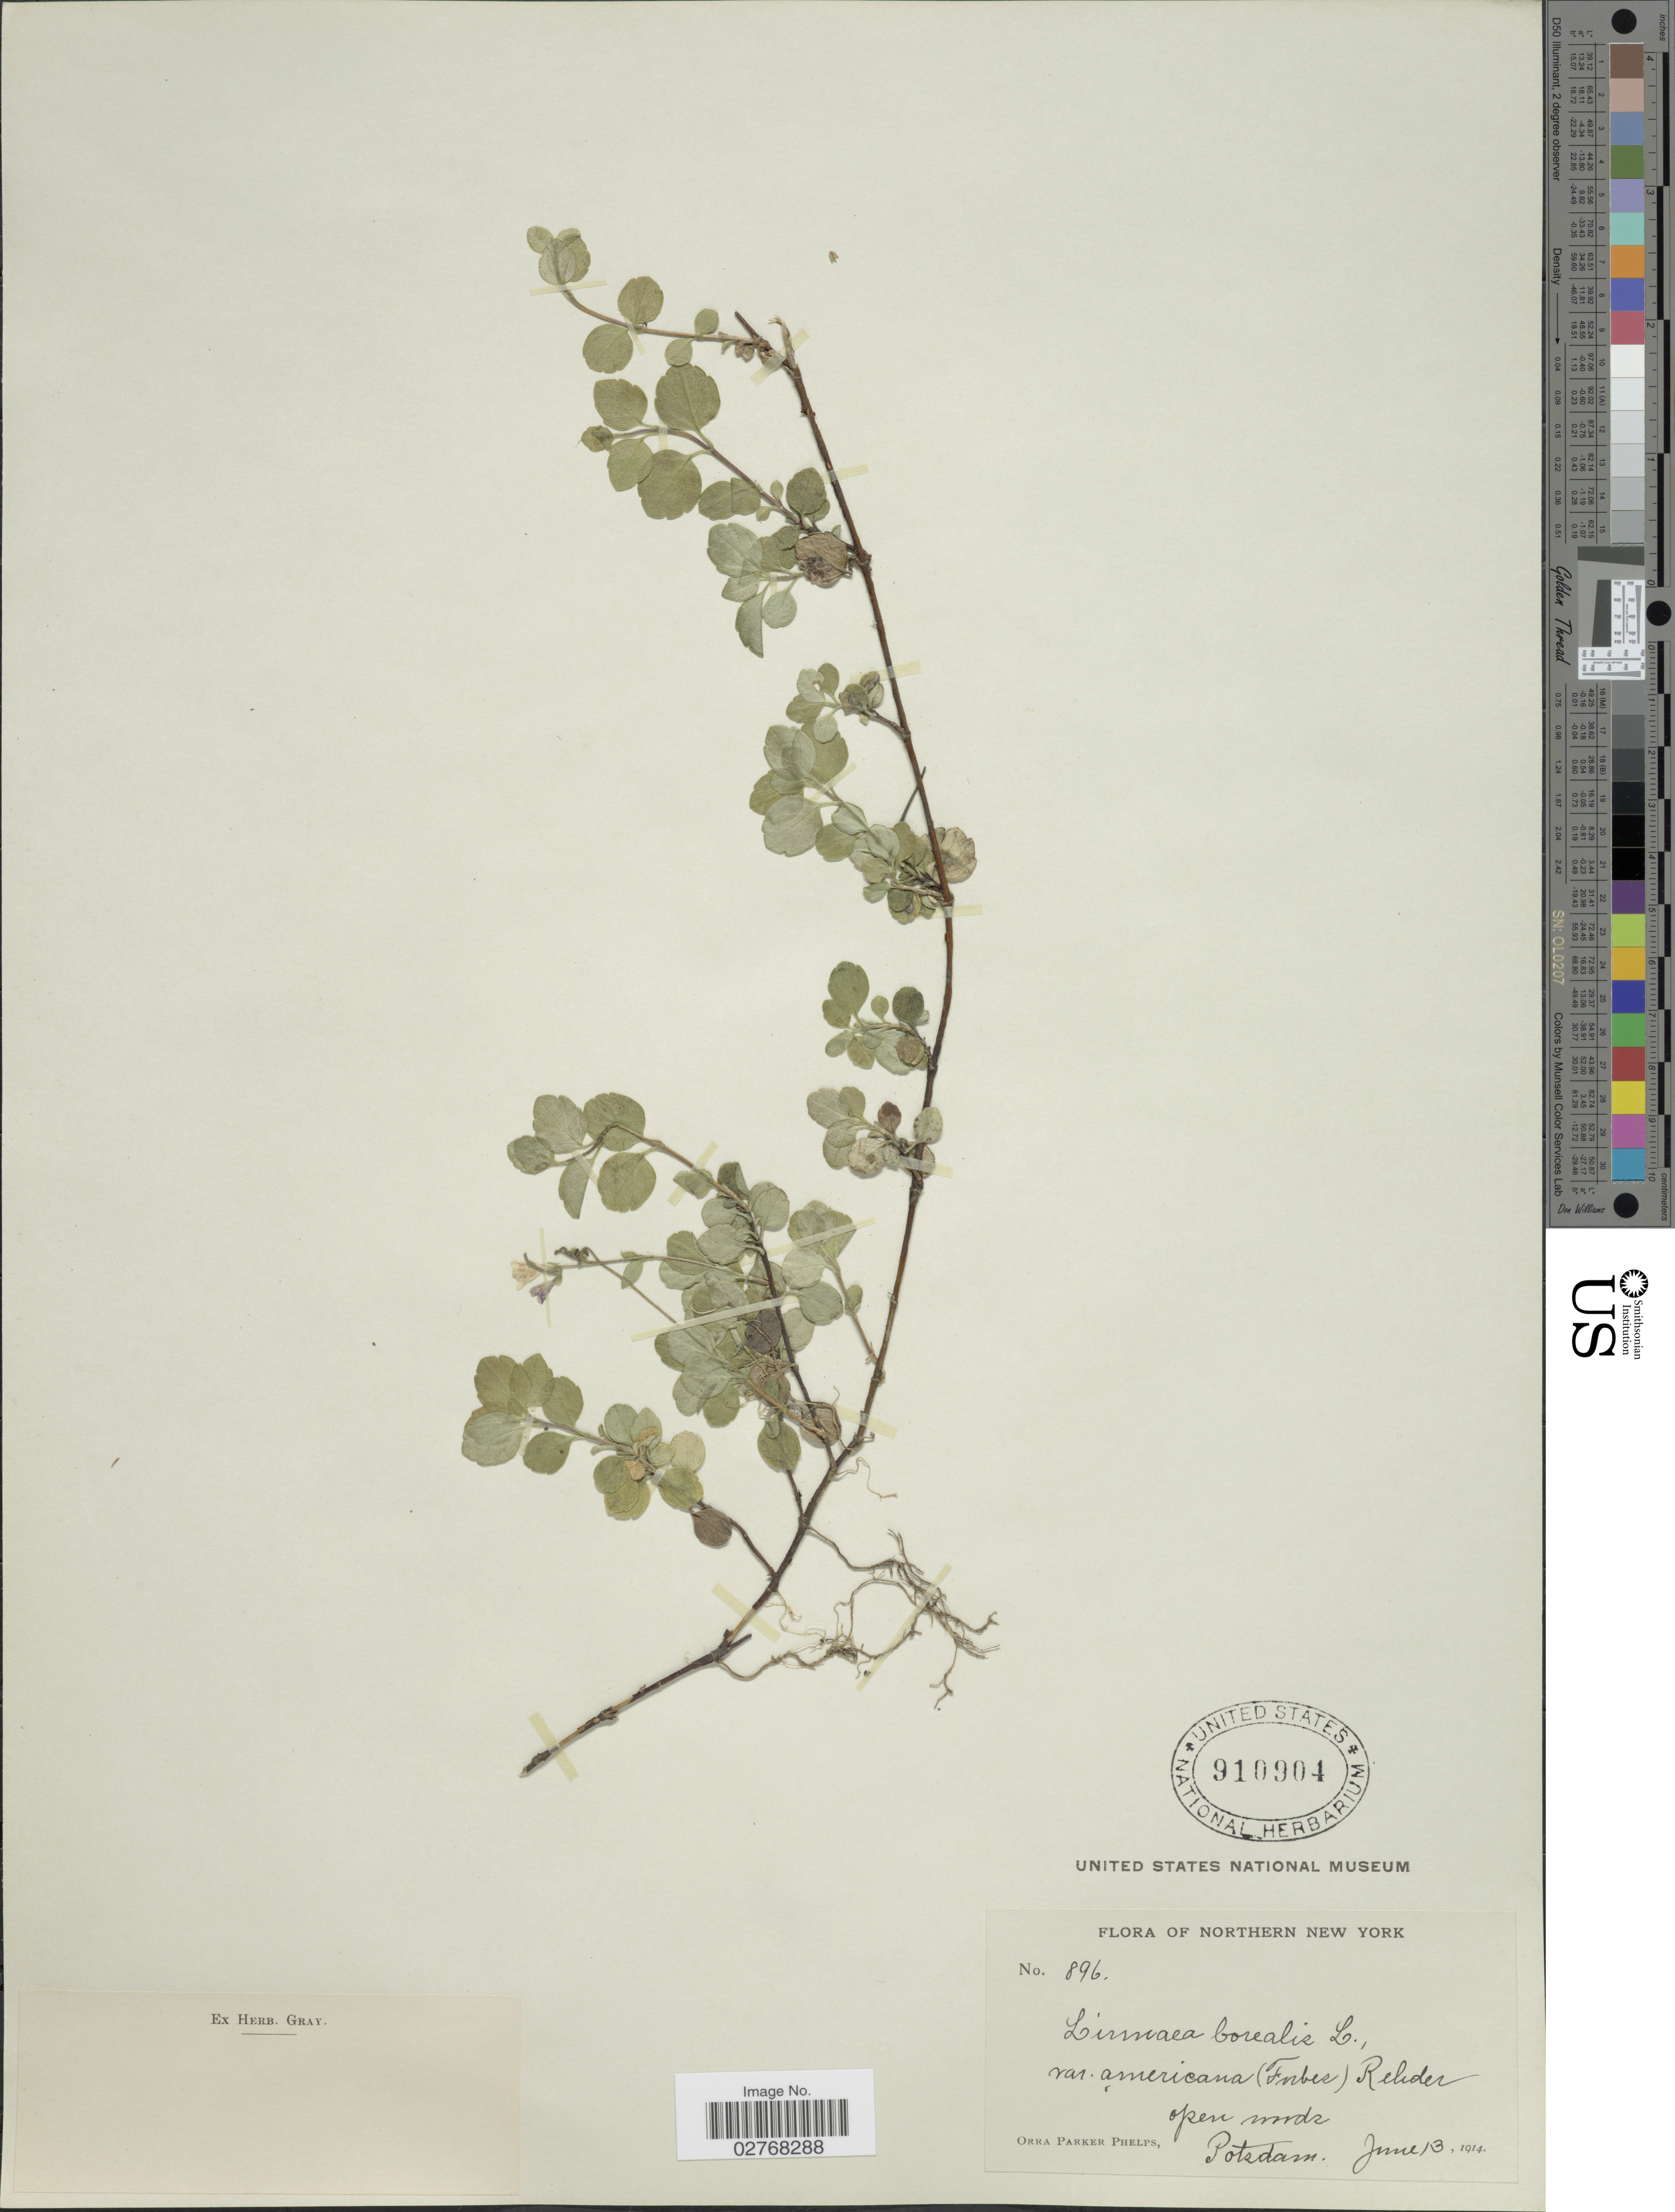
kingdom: Plantae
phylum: Tracheophyta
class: Magnoliopsida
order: Dipsacales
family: Caprifoliaceae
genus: Linnaea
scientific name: Linnaea borealis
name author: L.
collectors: O. P. Phelps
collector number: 896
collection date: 1914-06-13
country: United States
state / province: New York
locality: Northern New York. Potzdam.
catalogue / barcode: US 910904